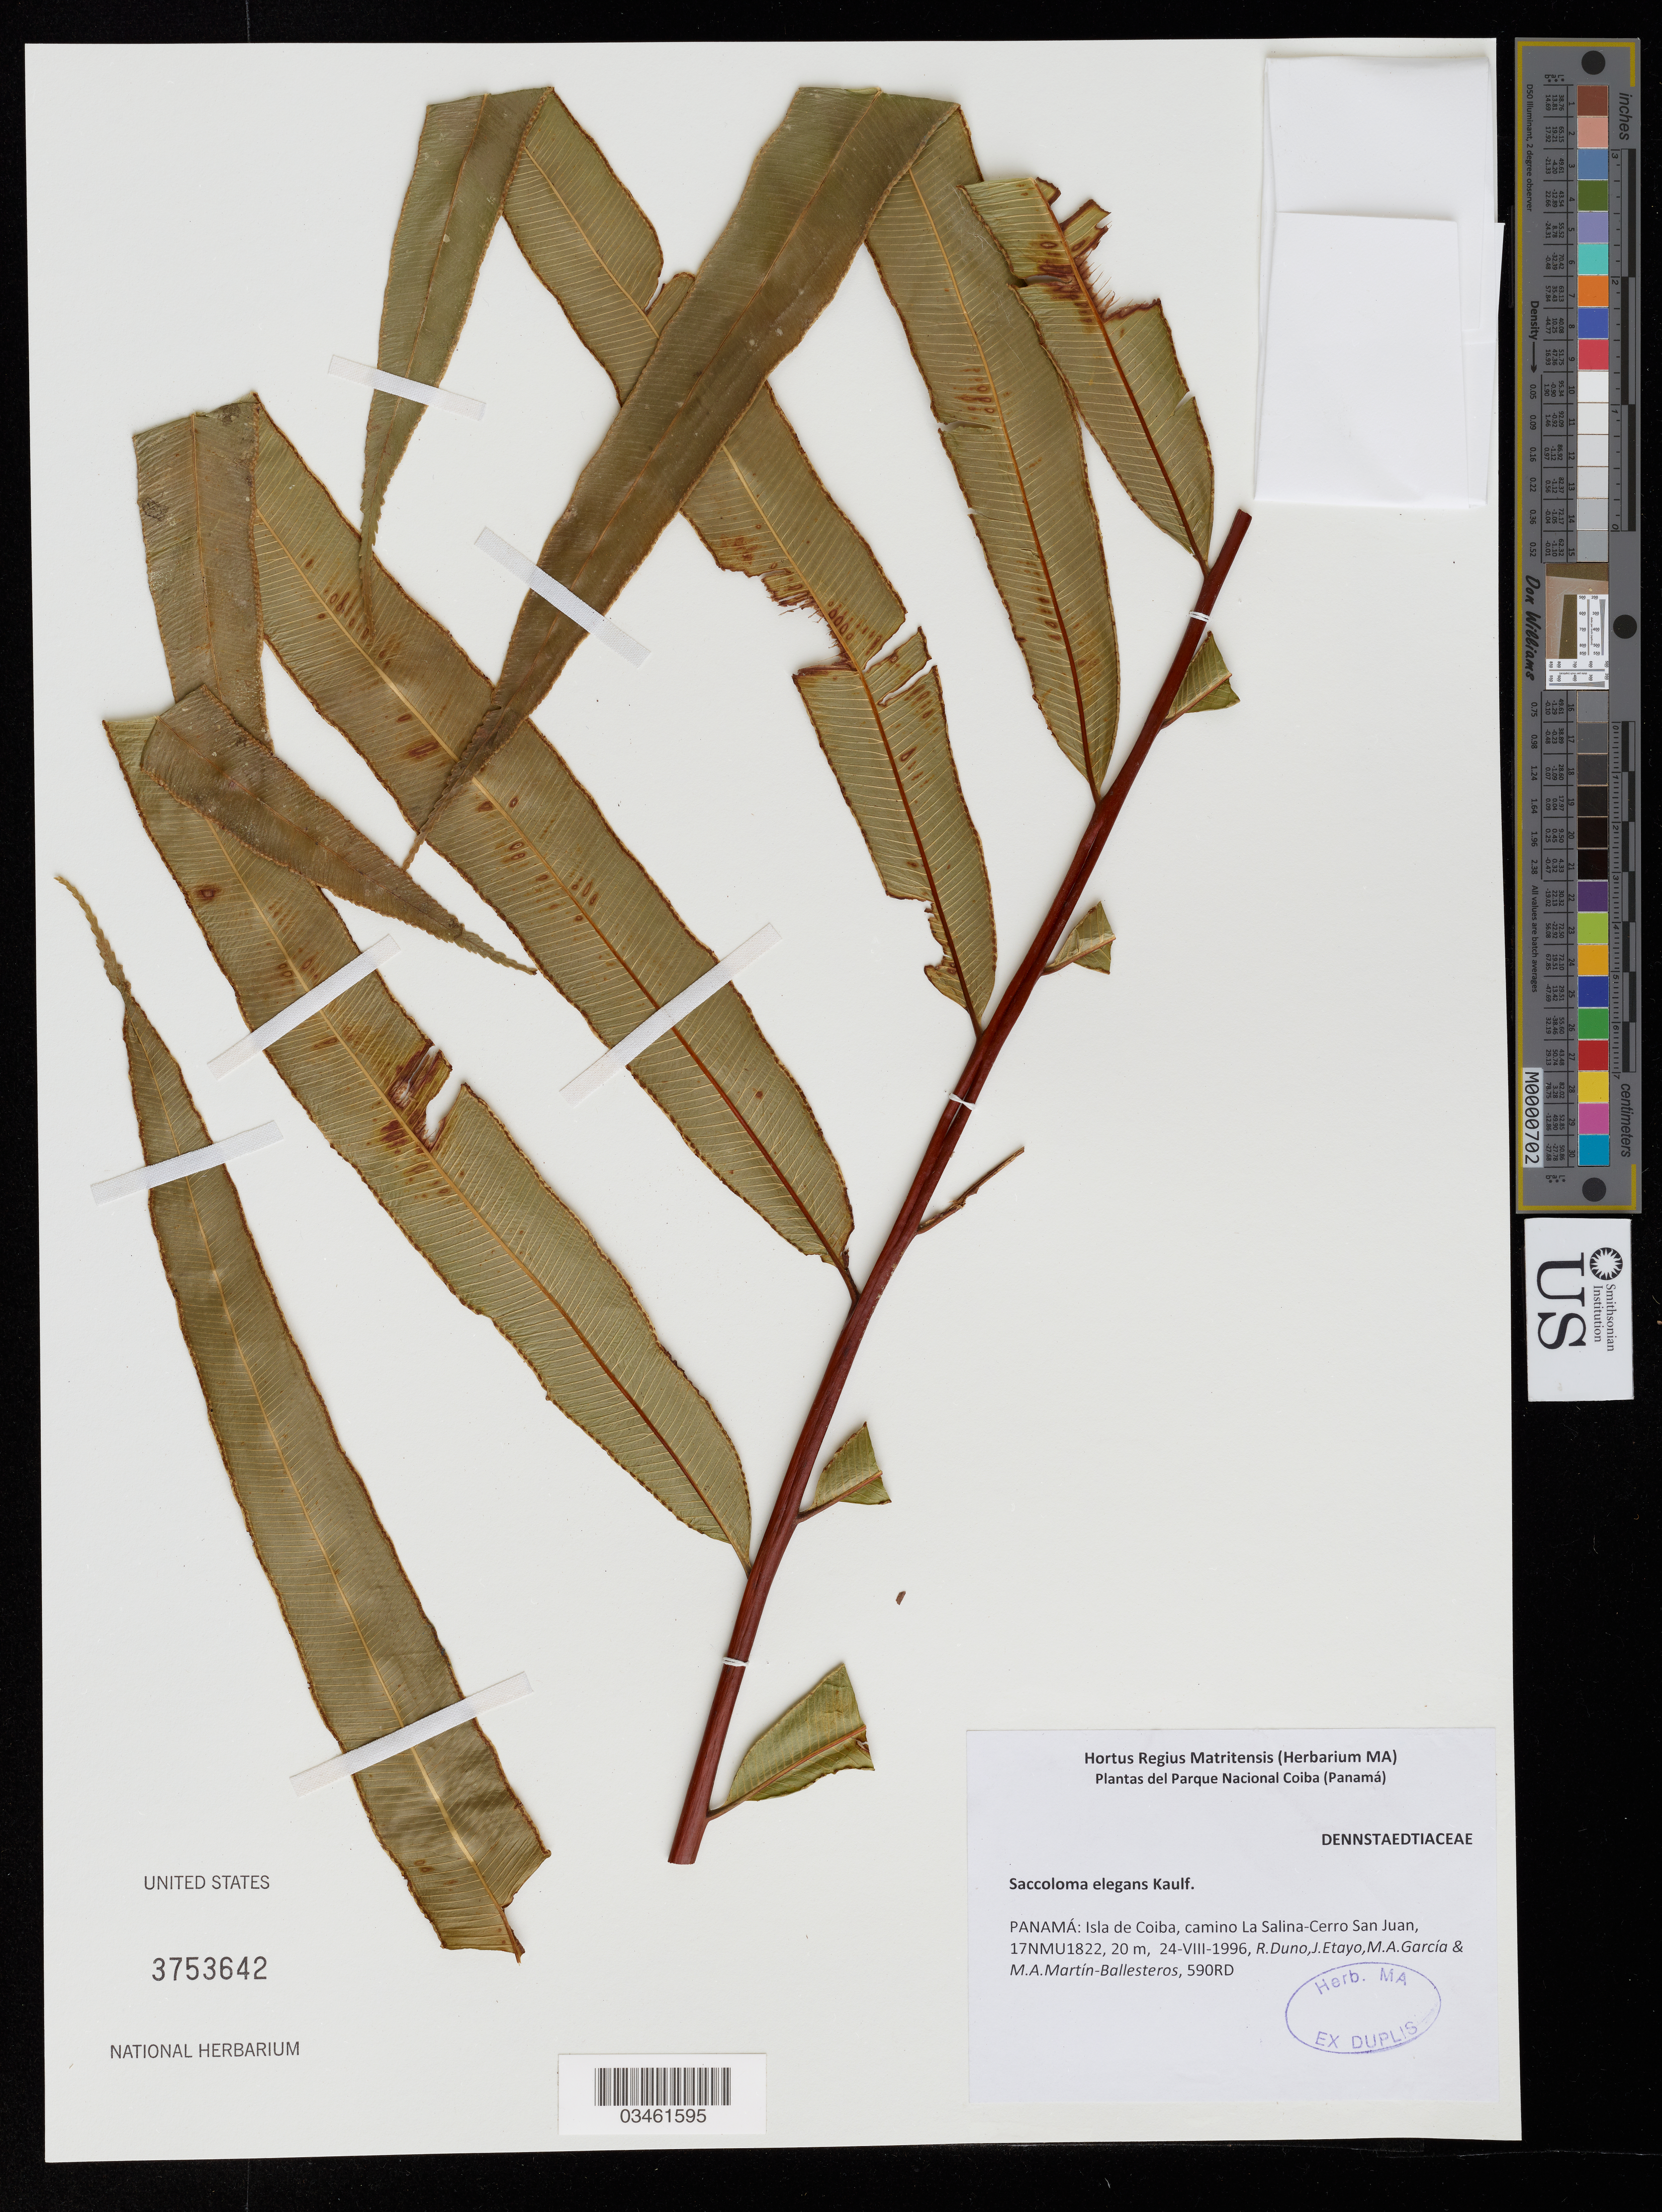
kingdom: Plantae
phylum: Tracheophyta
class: Polypodiopsida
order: Polypodiales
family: Saccolomataceae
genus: Saccoloma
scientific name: Saccoloma elegans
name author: Kaulf.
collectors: R. Duno, J. Etayo, M. A. García & M. Martin Ballesteros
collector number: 590RD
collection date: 1996-08-24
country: Panama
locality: Isla de Coiba, camino La Salina-Cerro San Juan, 17NMU1822.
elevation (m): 20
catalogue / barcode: US 3753642